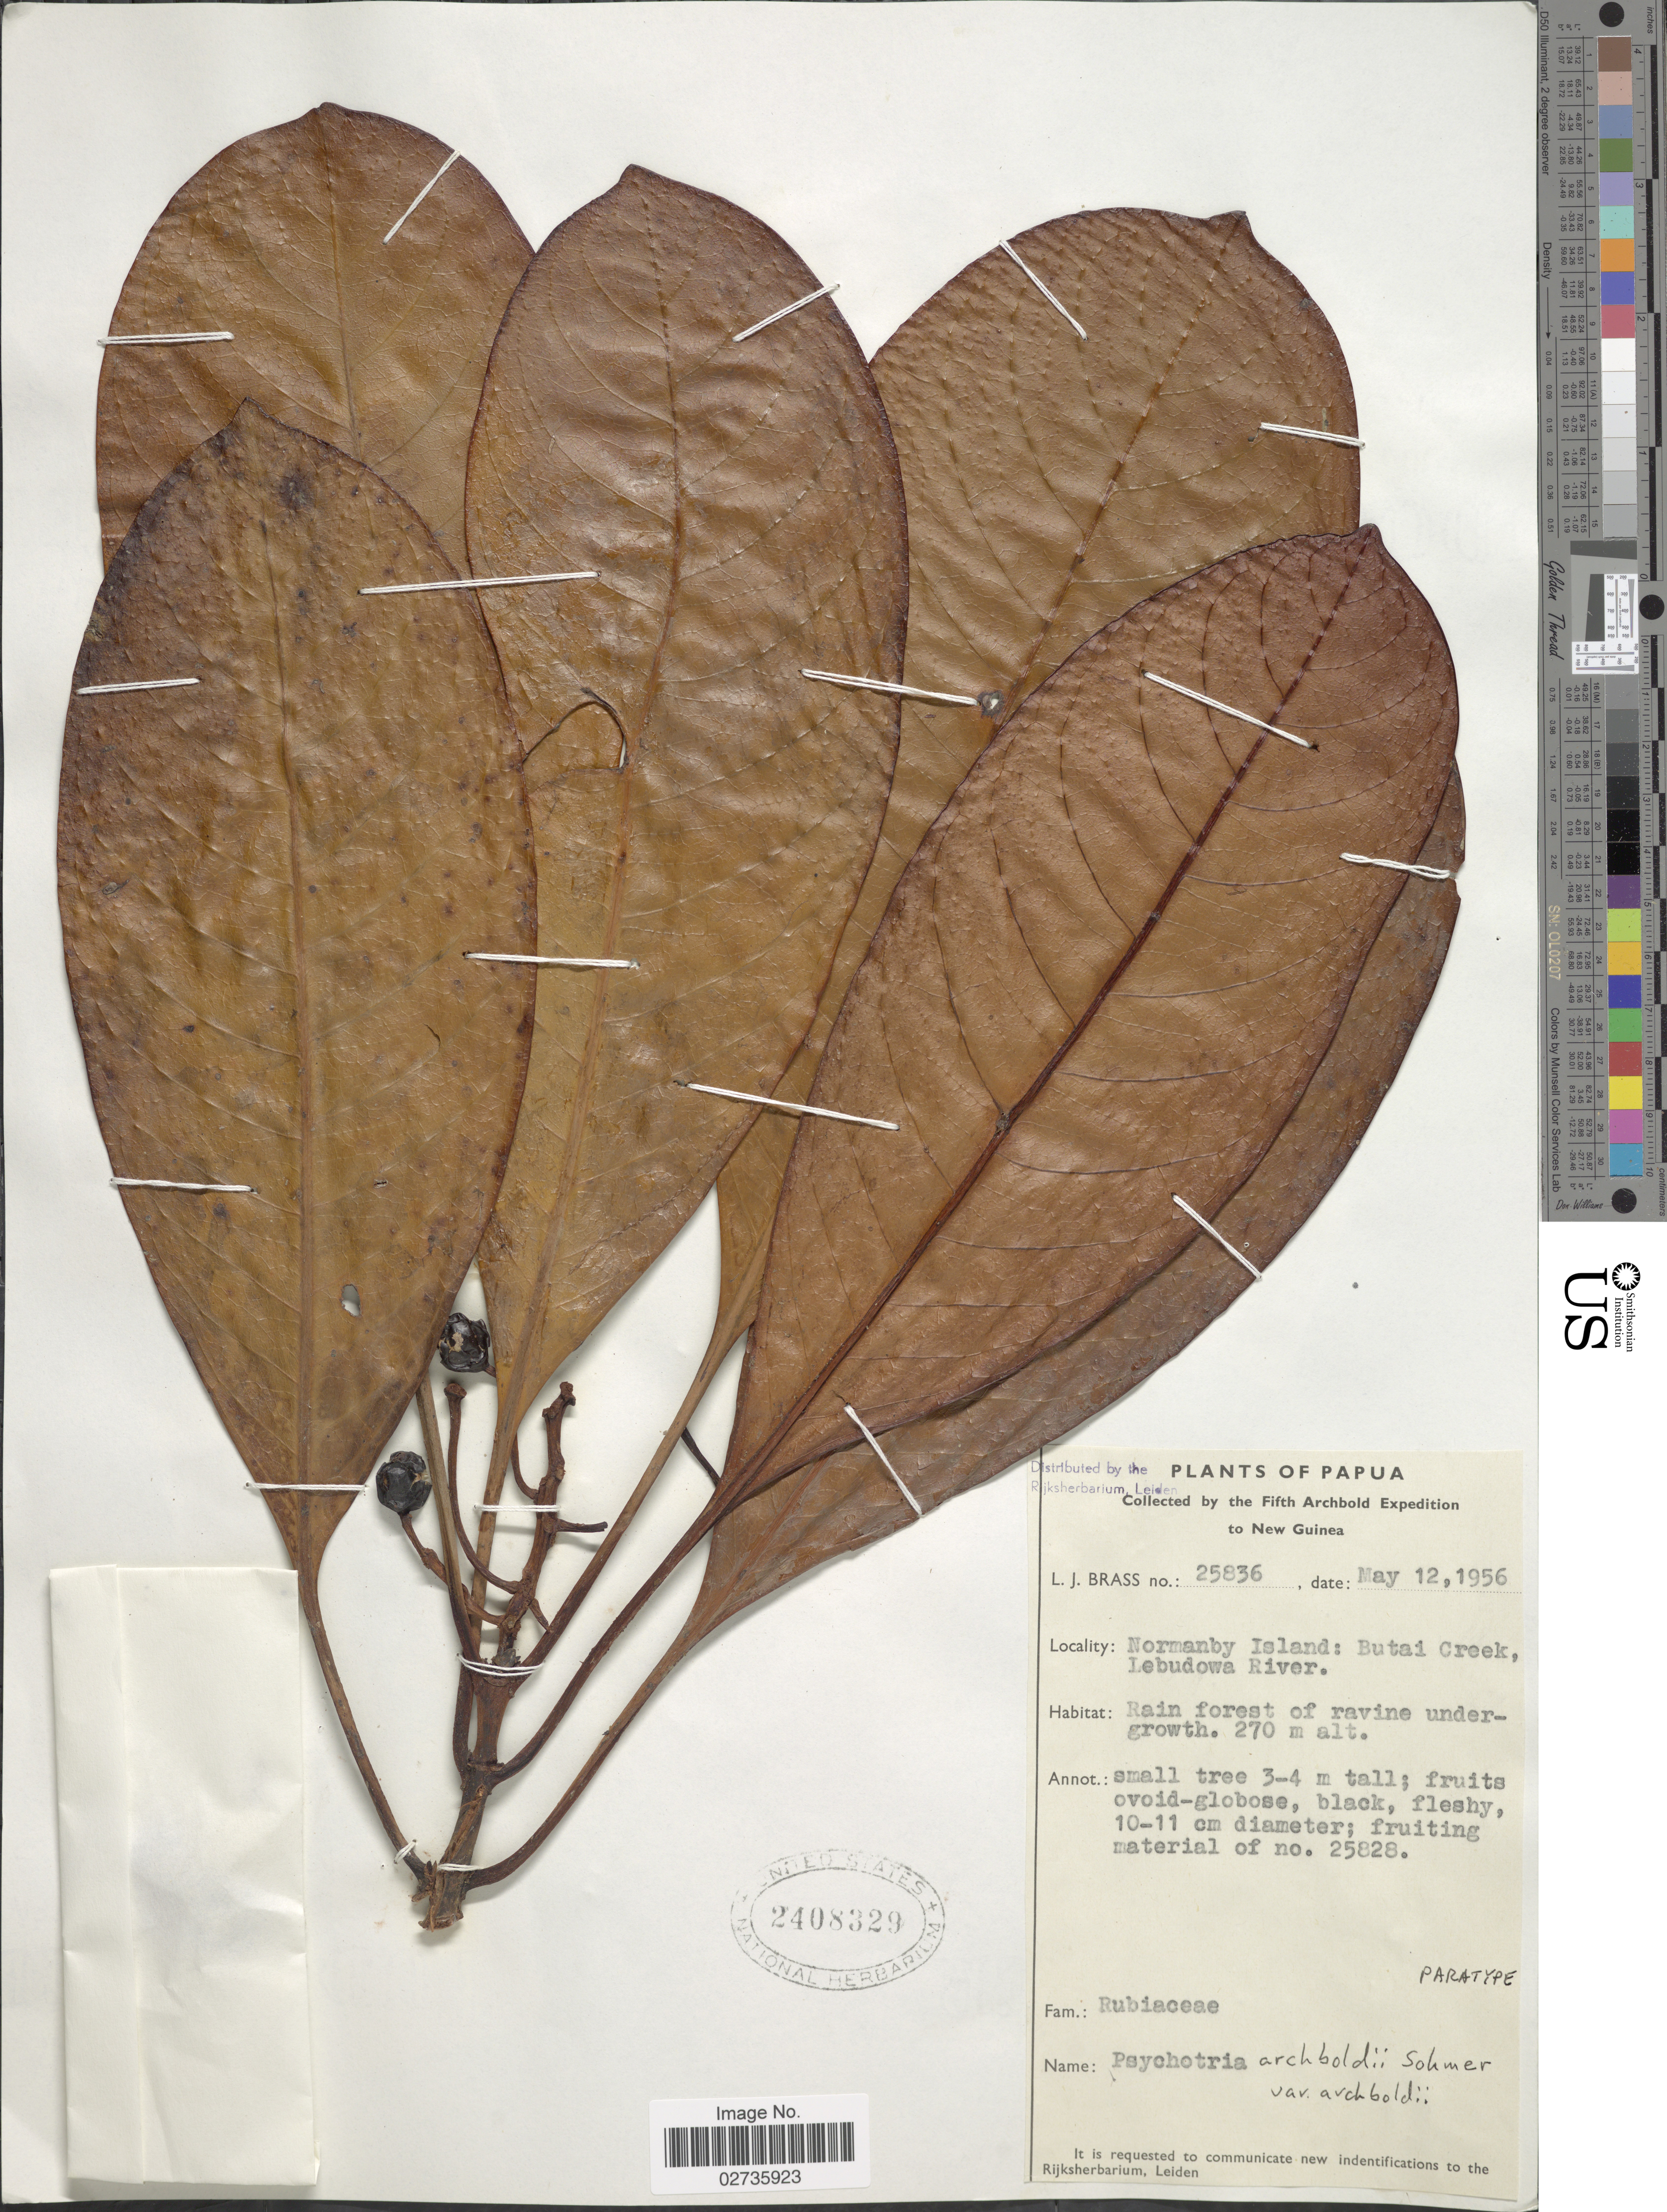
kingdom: Plantae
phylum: Tracheophyta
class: Magnoliopsida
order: Gentianales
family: Rubiaceae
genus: Psychotria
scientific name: Psychotria archboldii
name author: Sohmer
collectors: L. J. Brass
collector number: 25836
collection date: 1956-05-12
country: Papua New Guinea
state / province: Milne Bay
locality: Normanby Island: Butai Creek, Lebudowa River, Rain forest of ravine undergrowth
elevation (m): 270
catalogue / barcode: US 2408329